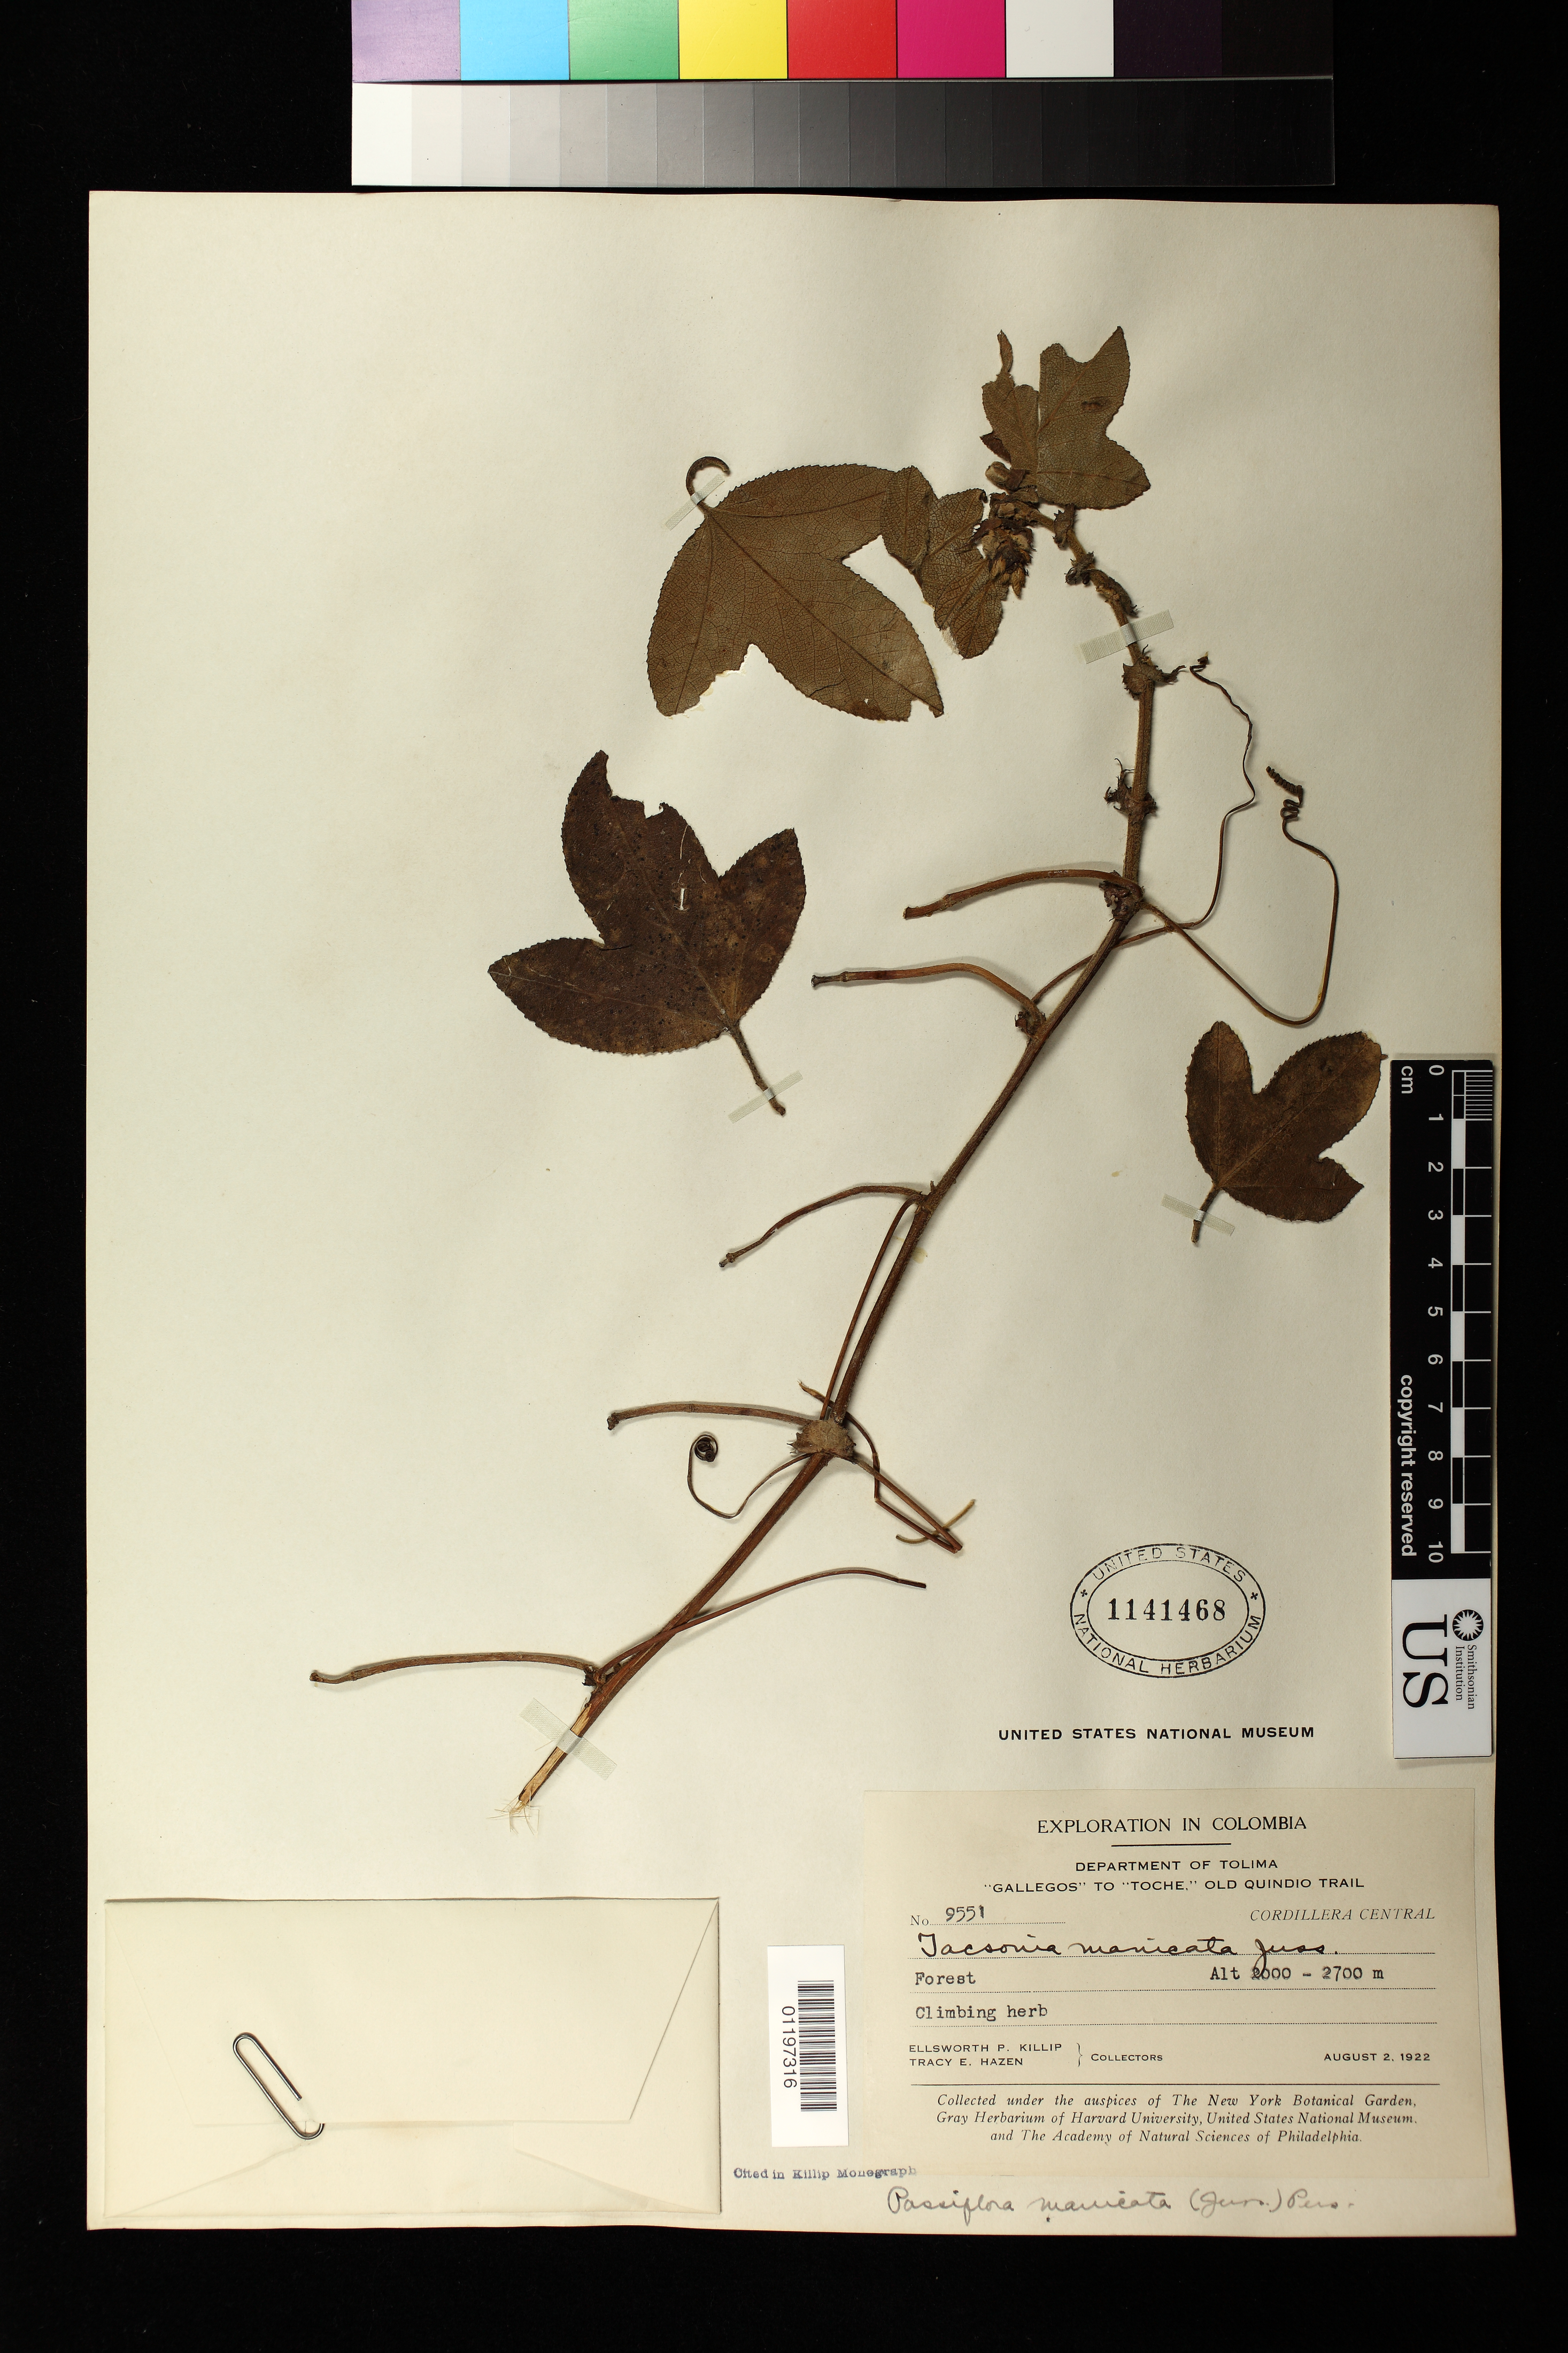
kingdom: Plantae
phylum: Tracheophyta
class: Magnoliopsida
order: Malpighiales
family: Passifloraceae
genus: Passiflora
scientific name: Passiflora manicata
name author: (Juss.) Pers.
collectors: E. P. Killip & T. E. Hazen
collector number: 9551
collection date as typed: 02 Aug 1922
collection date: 1922-08-02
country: Colombia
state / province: Tolima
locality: Gallegos to Toche, old Quindo Trail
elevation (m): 2000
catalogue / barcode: US 1141468